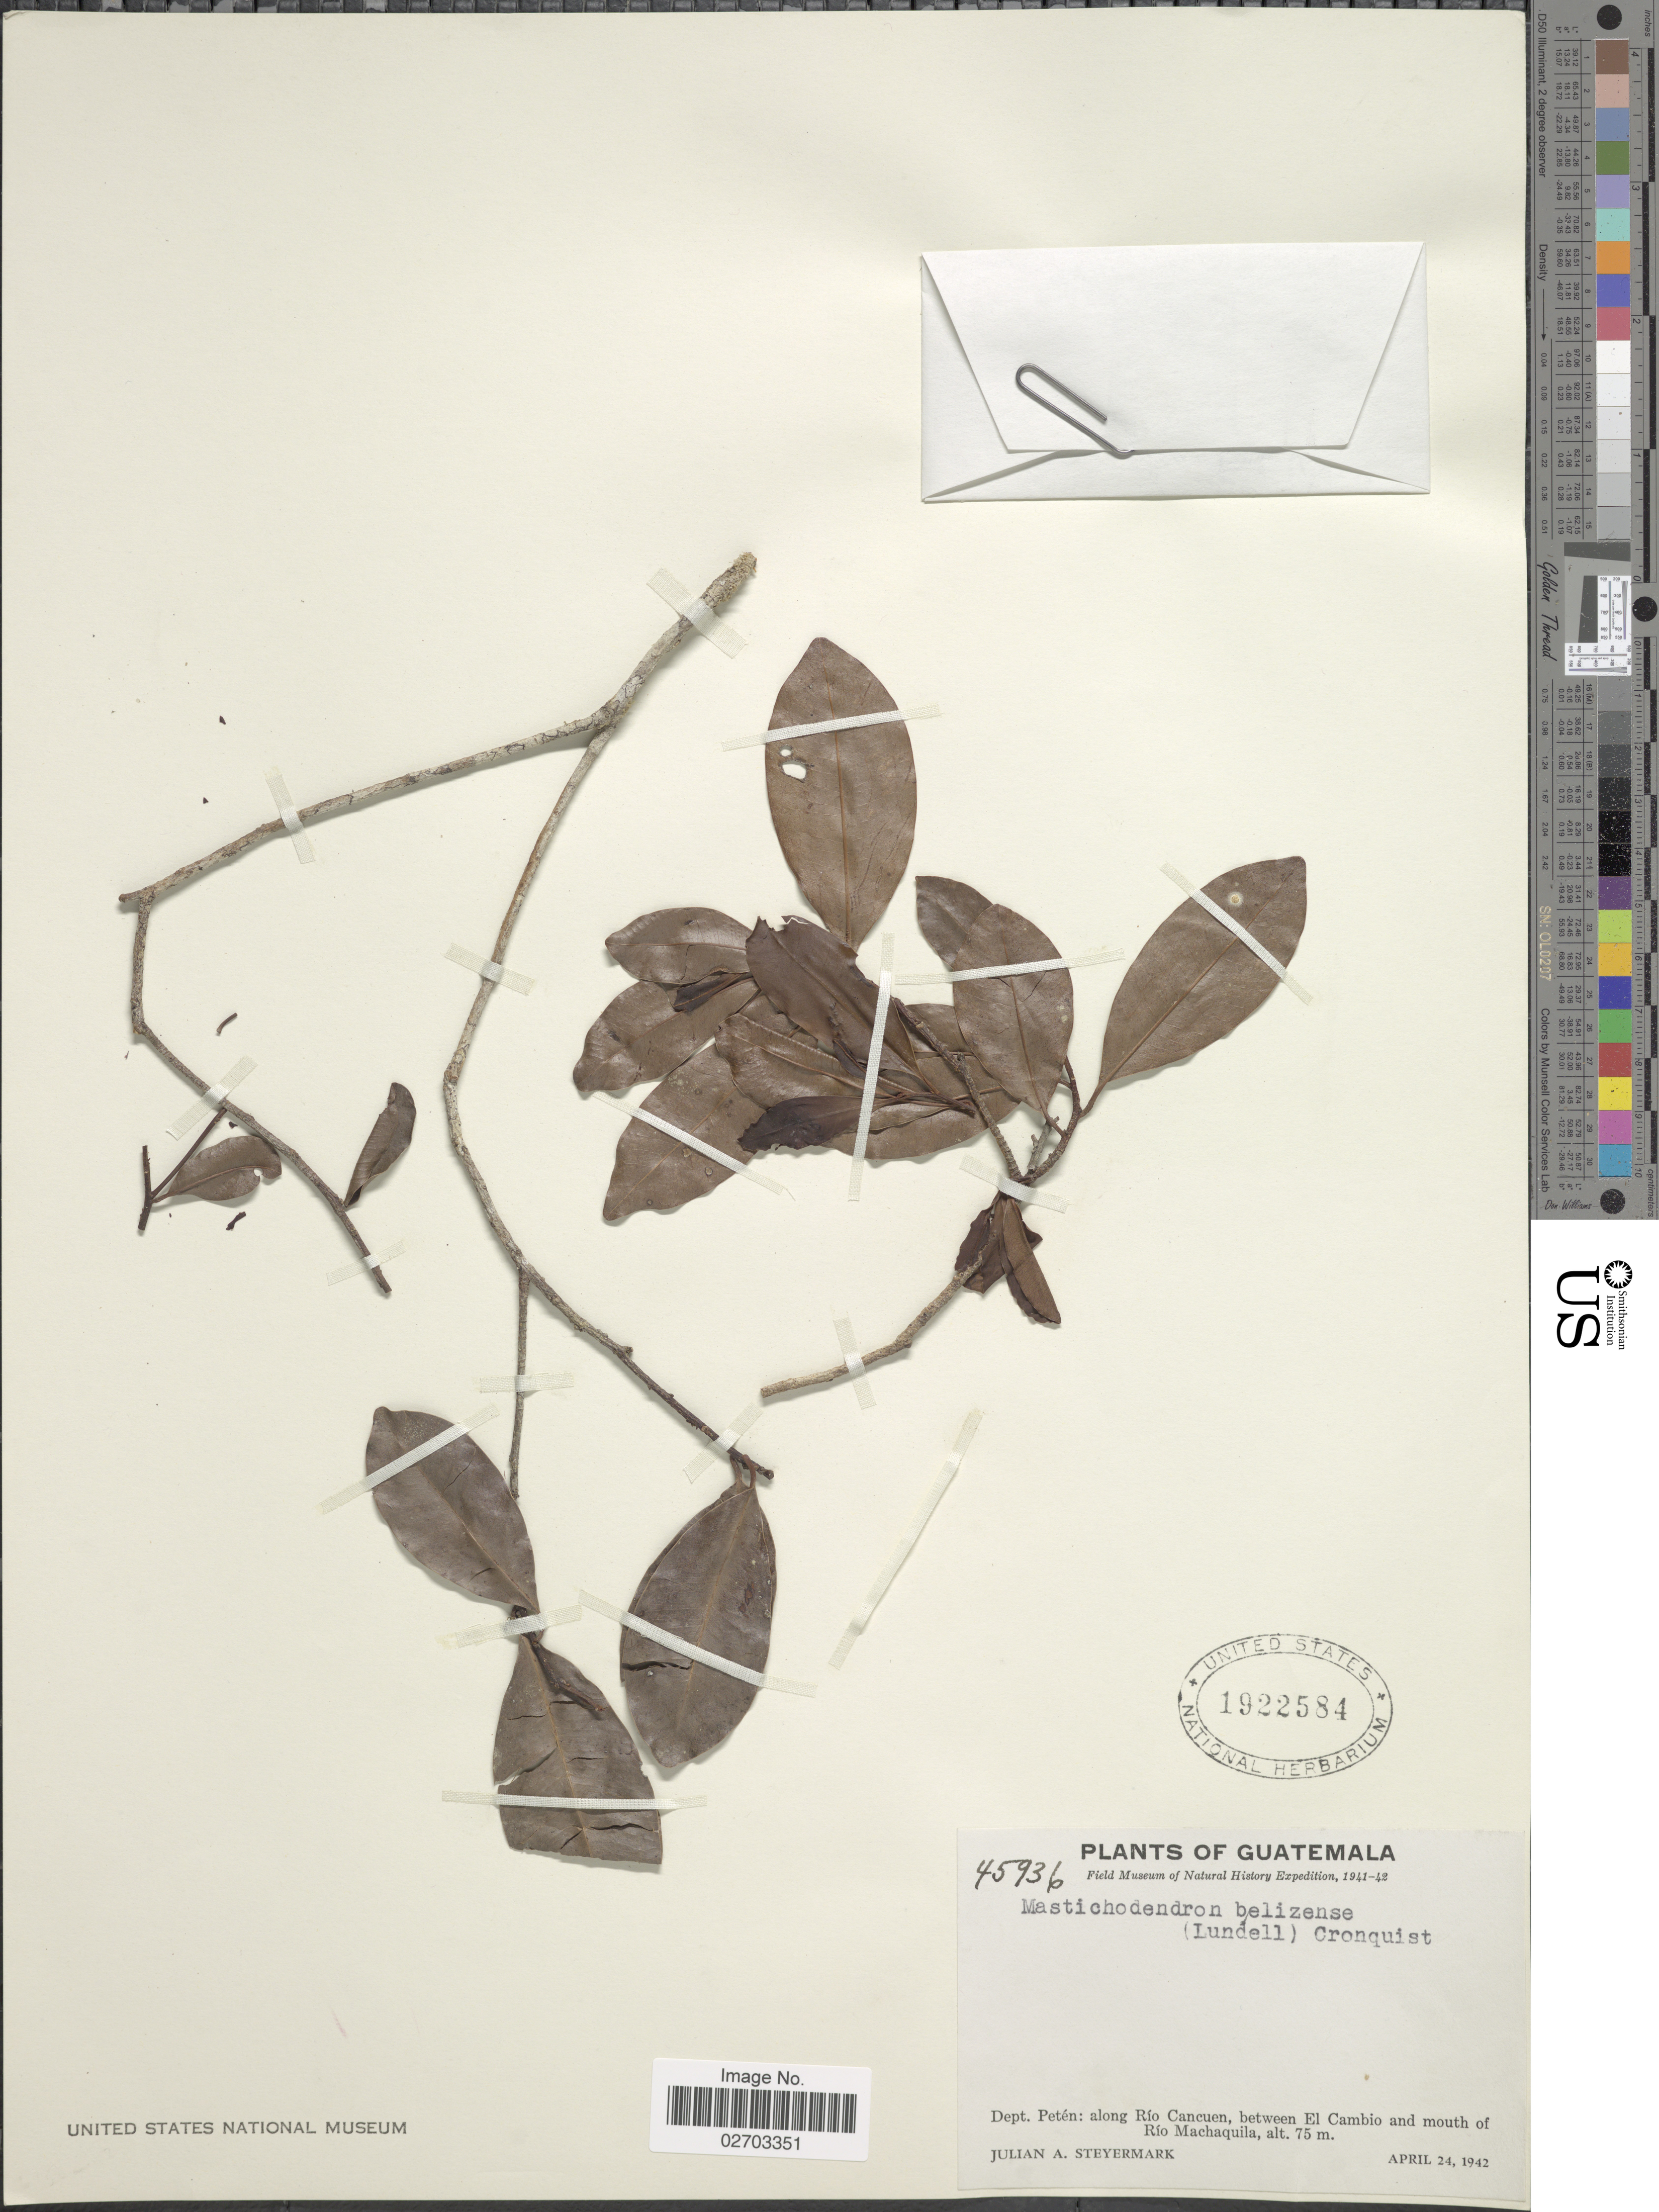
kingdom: Plantae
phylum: Tracheophyta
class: Magnoliopsida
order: Ericales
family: Sapotaceae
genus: Sideroxylon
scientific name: Sideroxylon floribundum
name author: Griseb.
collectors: J. Steyermark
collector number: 45936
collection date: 1942-04-24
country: Guatemala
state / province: El Petén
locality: Dept. Peten: along Rio Cancuen, between El Cancuen, between El Cambio and mouth of Rio Machaquila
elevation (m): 75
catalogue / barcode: US 1922584